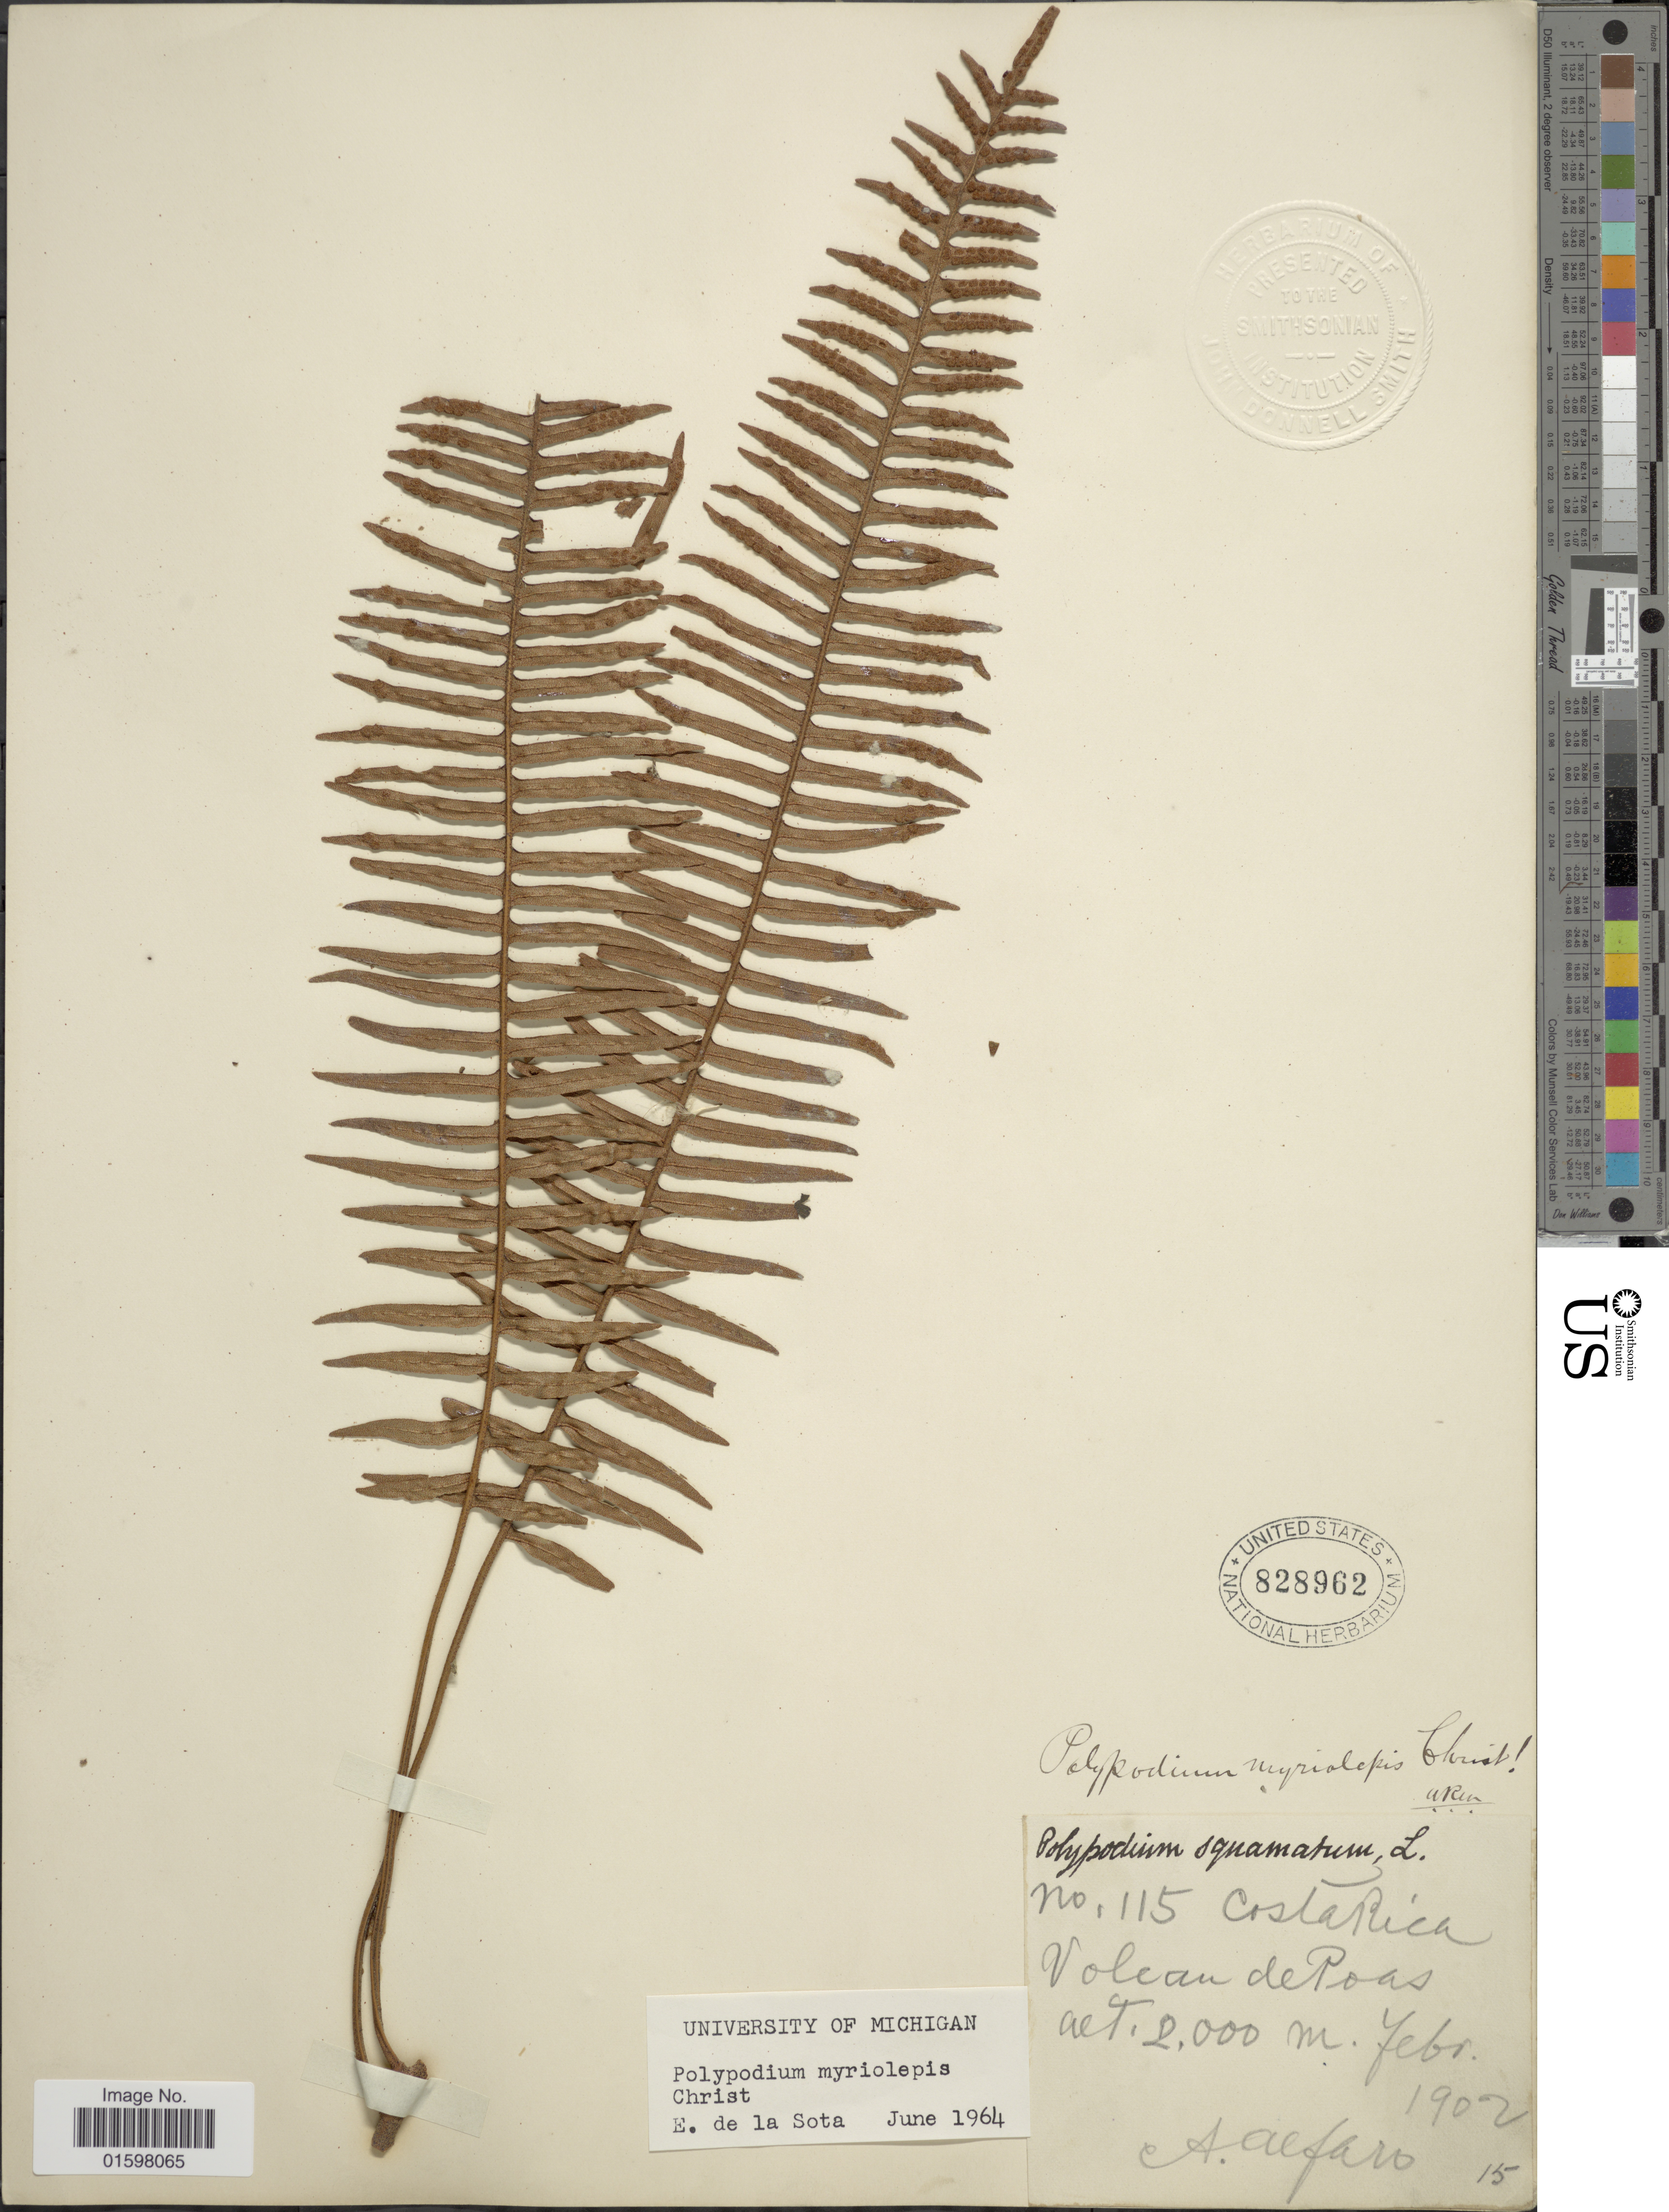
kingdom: Plantae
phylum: Tracheophyta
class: Polypodiopsida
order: Polypodiales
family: Polypodiaceae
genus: Pleopeltis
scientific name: Pleopeltis myriolepis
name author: (Christ) A.R. Sm. & Tejero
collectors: A. Alfaro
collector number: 115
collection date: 1902-02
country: Costa Rica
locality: Volcan de Poas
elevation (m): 2000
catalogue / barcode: US 828962